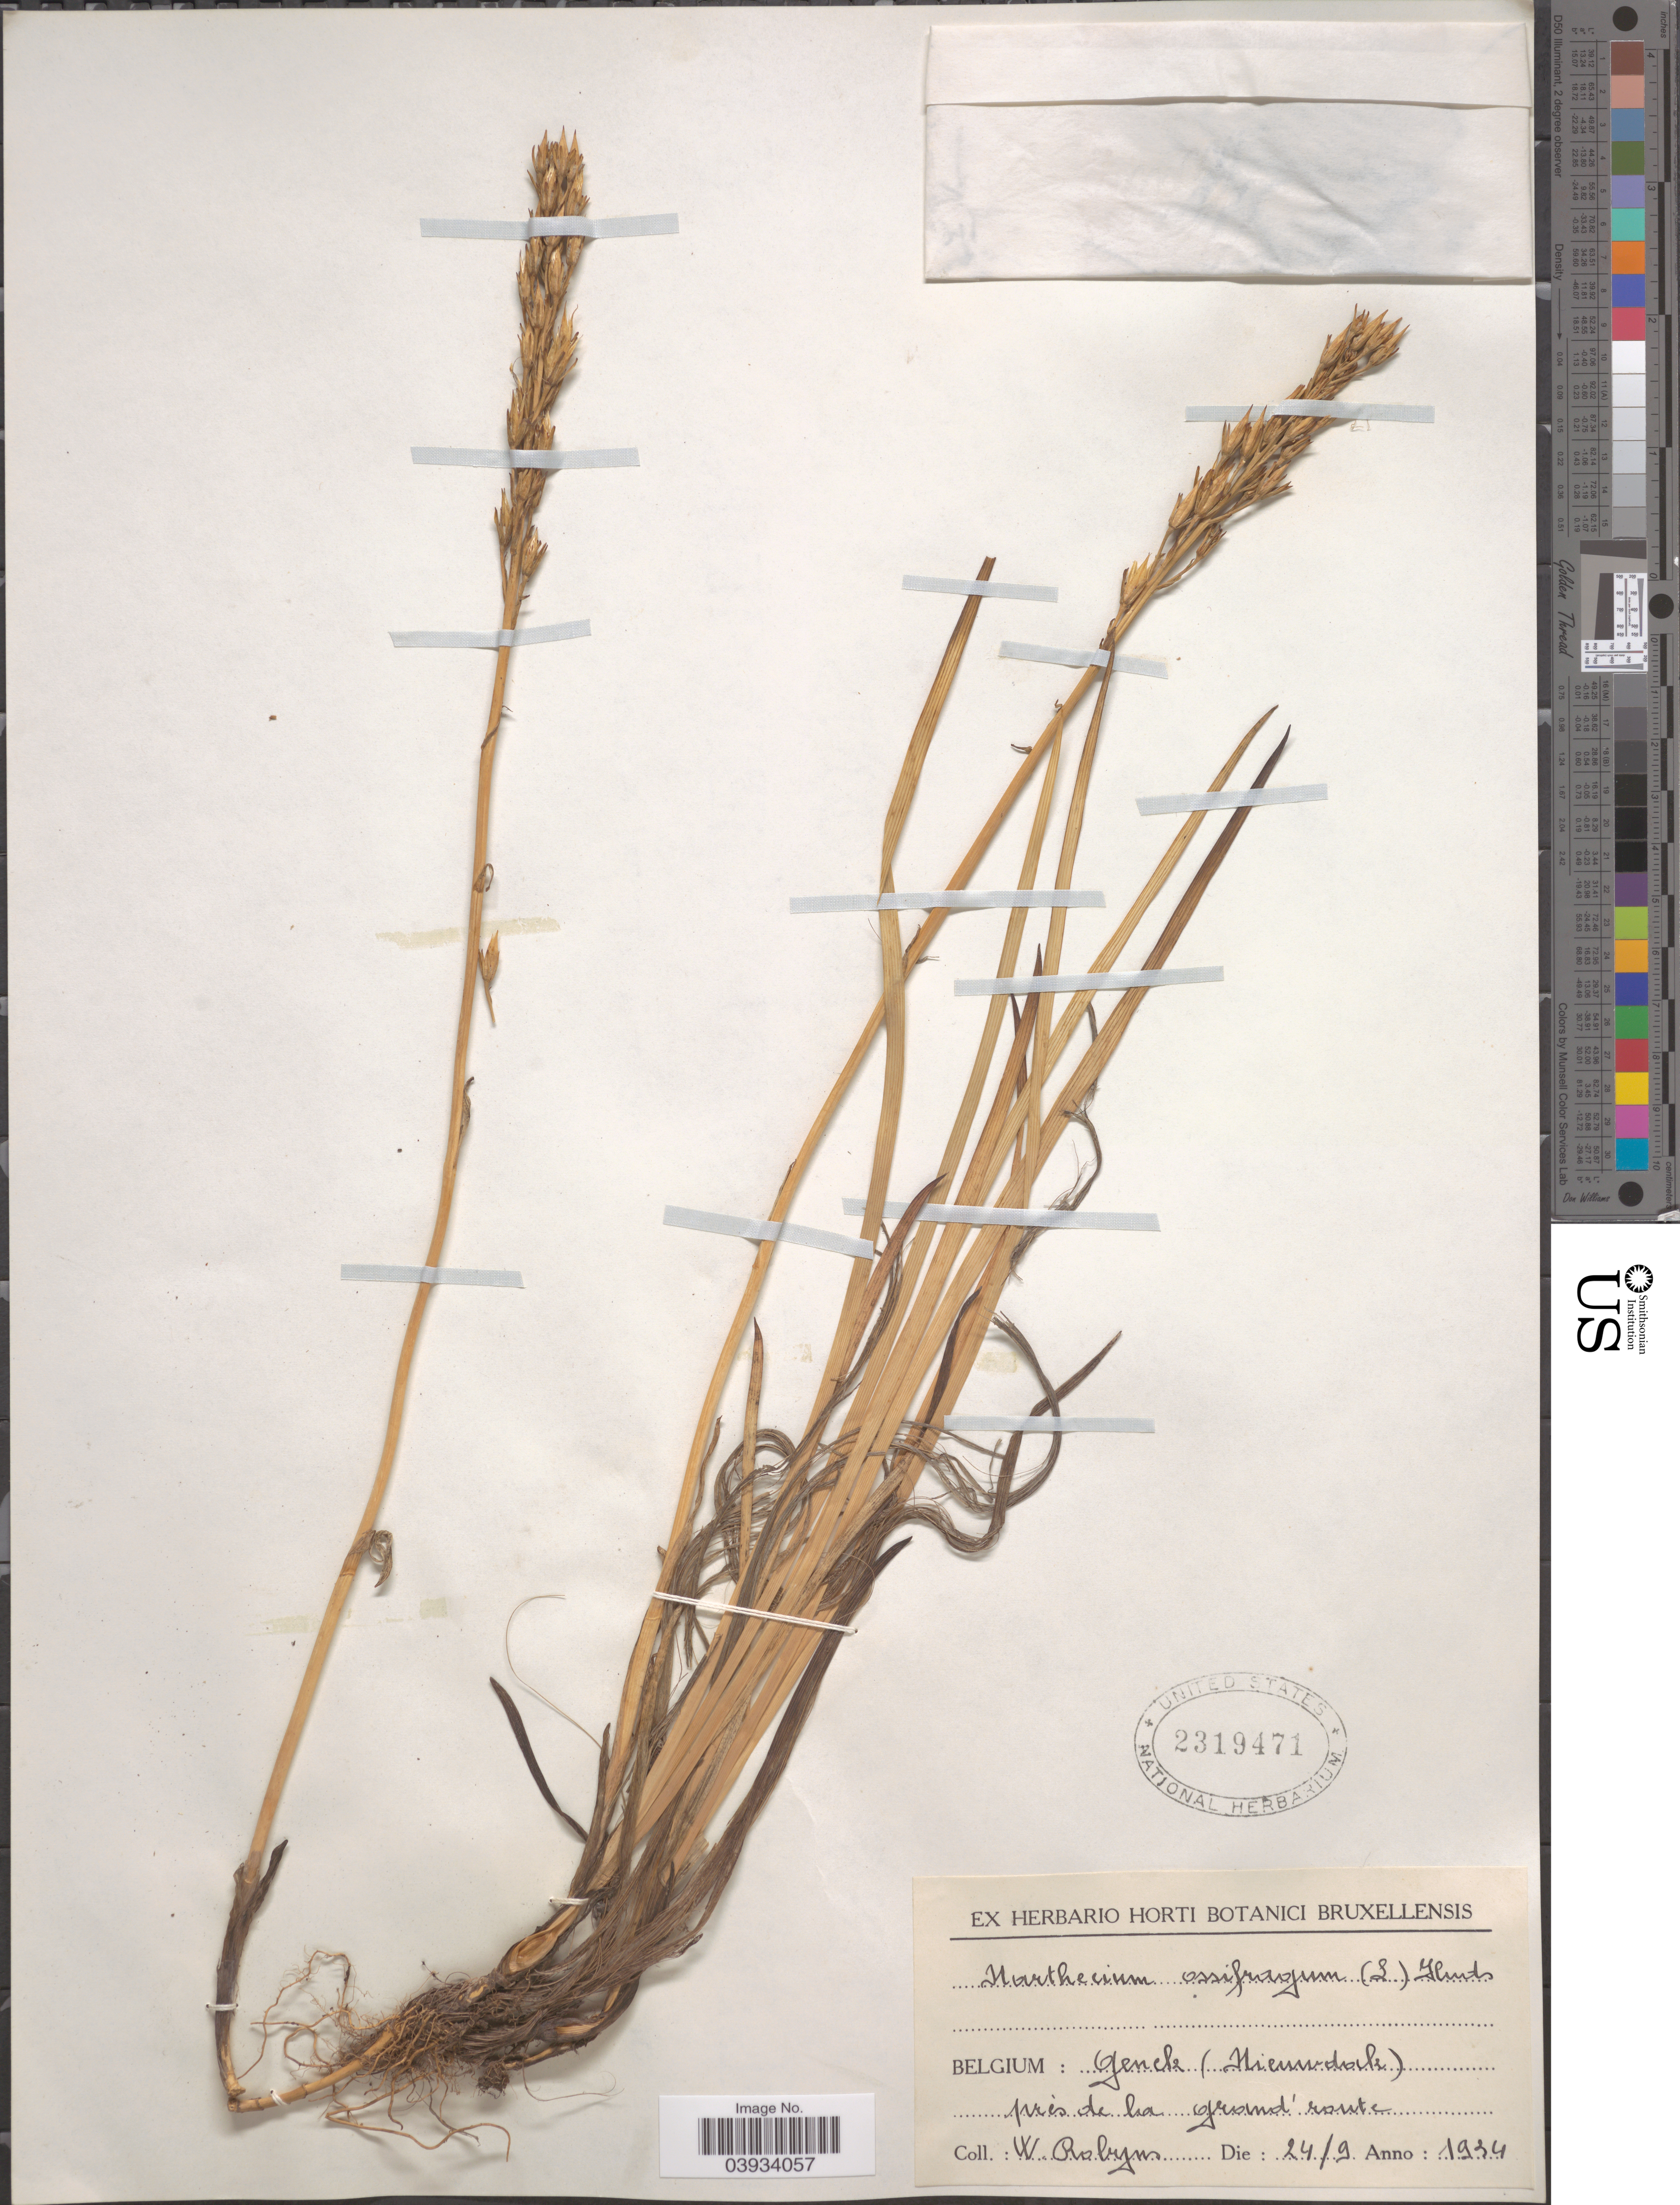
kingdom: Plantae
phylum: Tracheophyta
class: Liliopsida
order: Dioscoreales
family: Nartheciaceae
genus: Narthecium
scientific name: Narthecium ossifragum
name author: Huds.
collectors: W. Robyns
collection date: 1934-09-24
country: Belgium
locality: Genck (Nieuwdock) près de la grand route.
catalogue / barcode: US 2319471